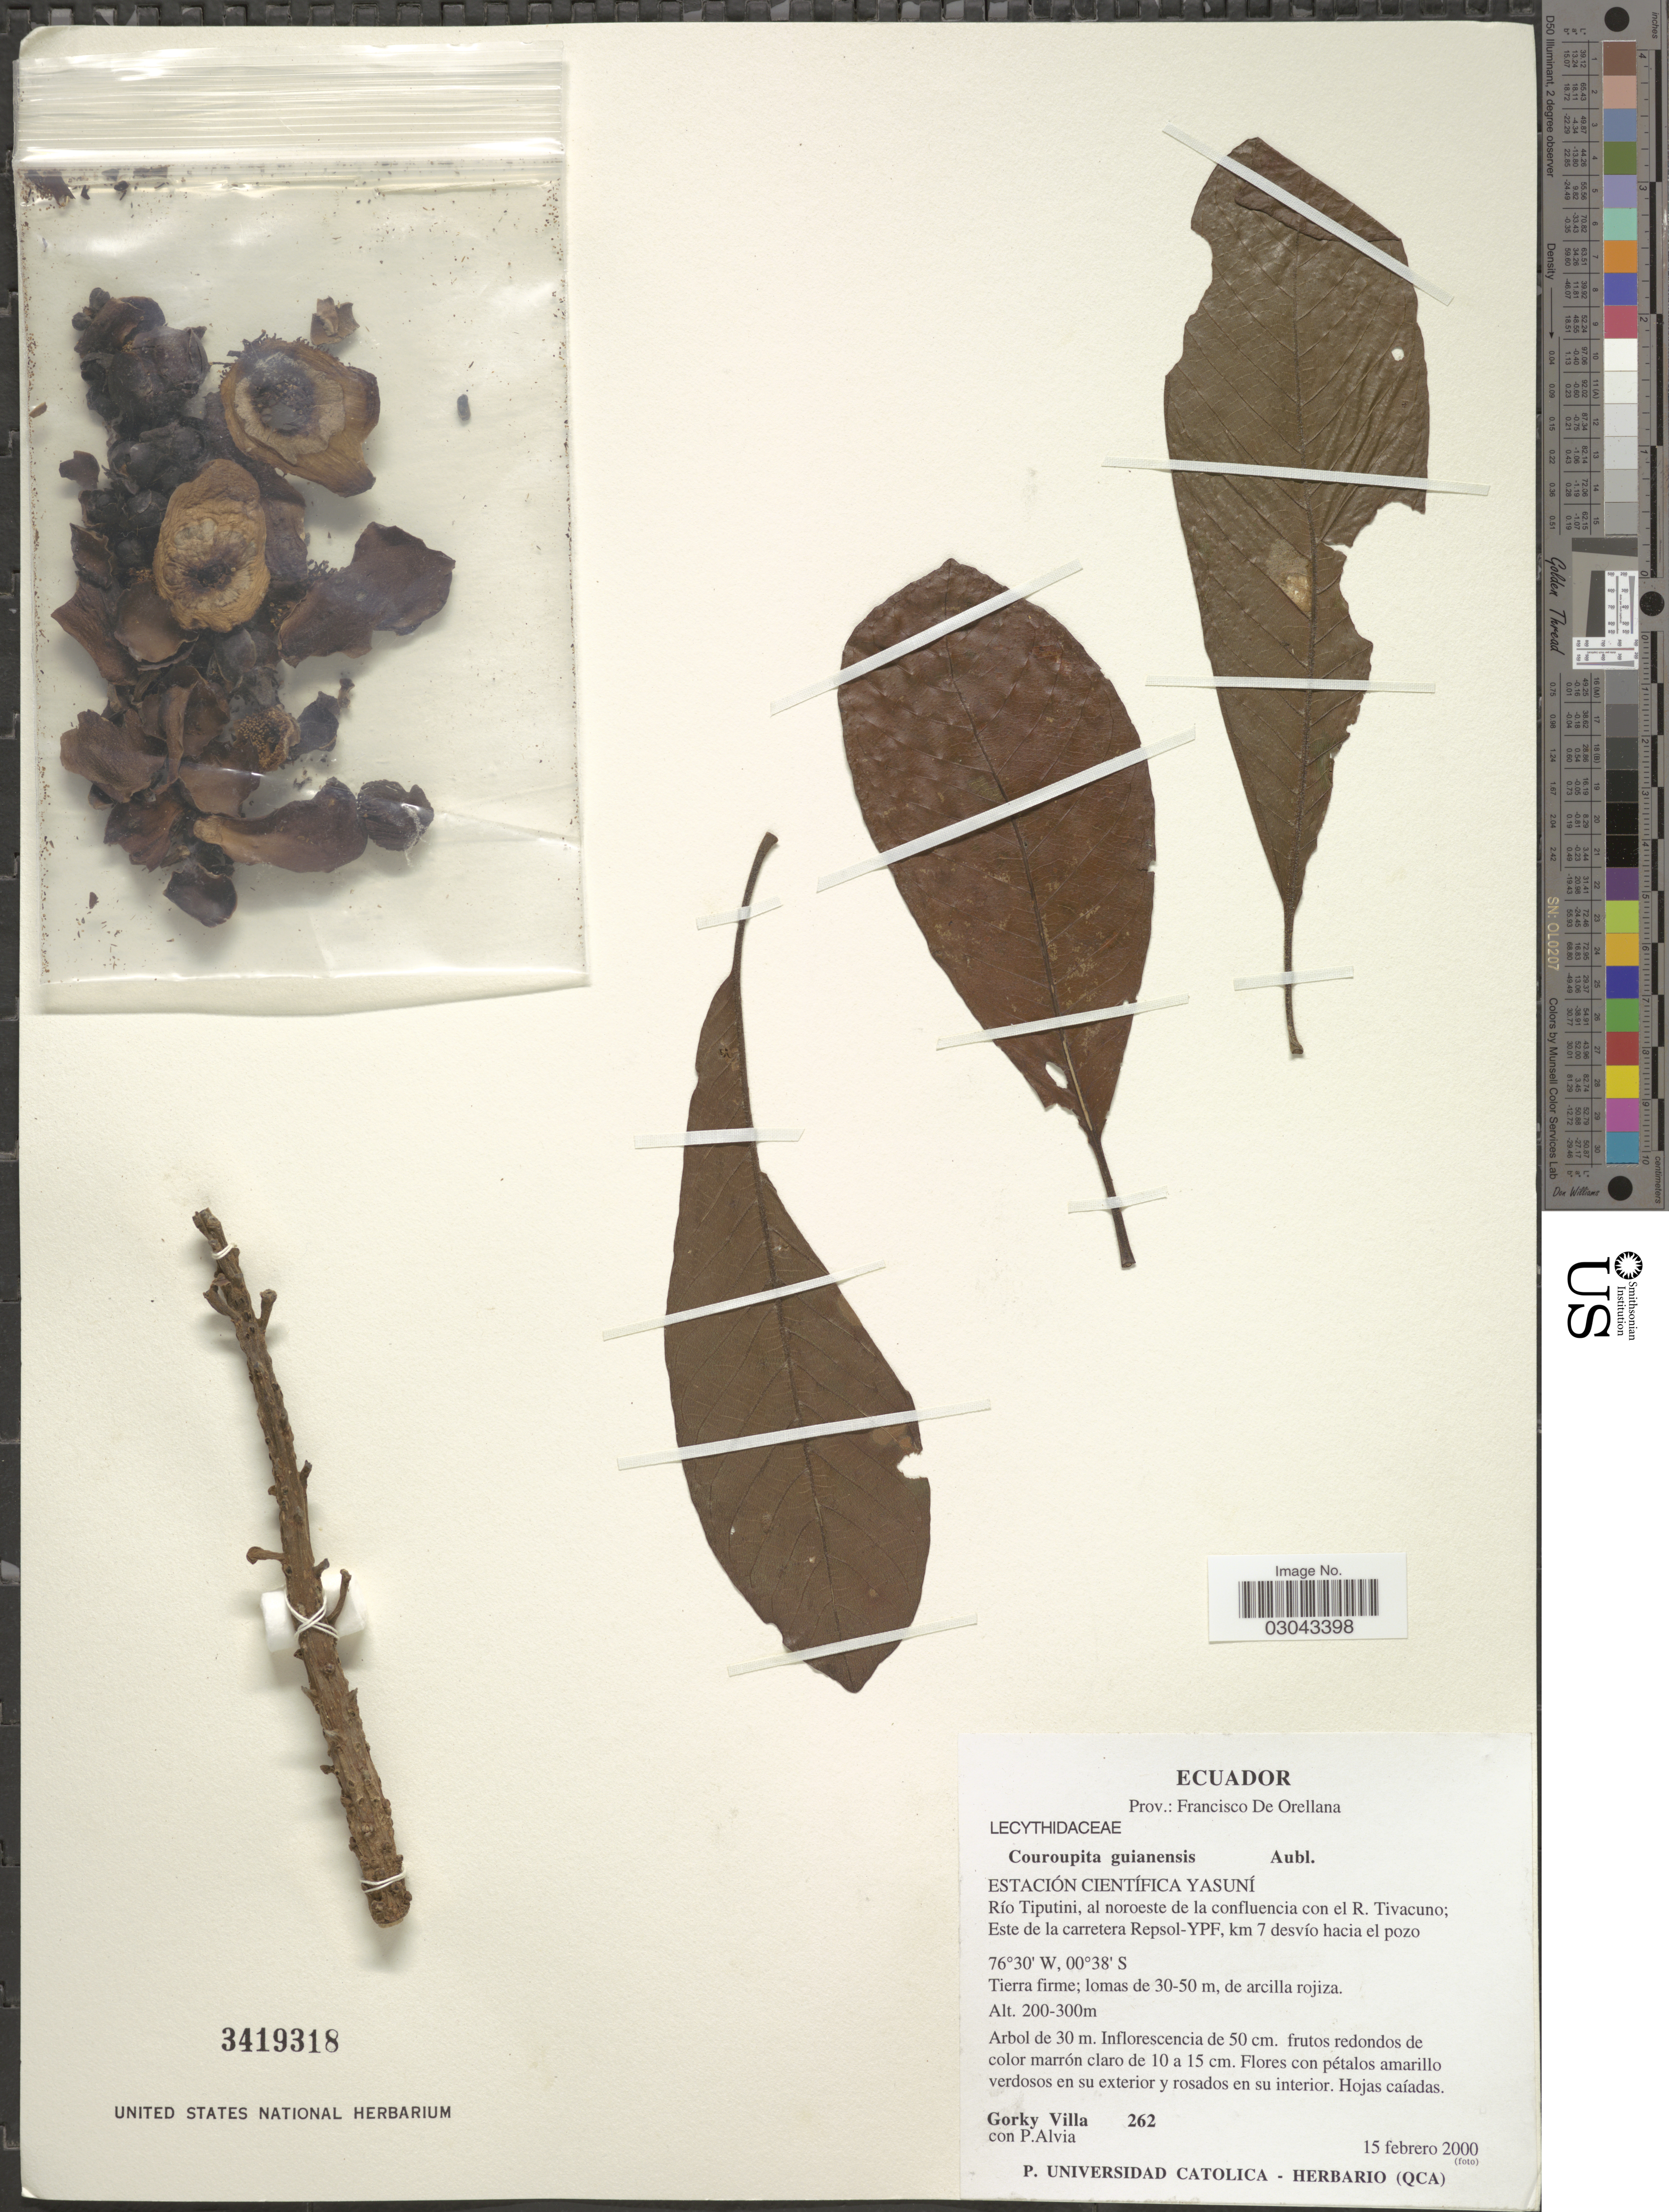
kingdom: Plantae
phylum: Tracheophyta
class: Magnoliopsida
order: Ericales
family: Lecythidaceae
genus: Couroupita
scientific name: Couroupita guianensis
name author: Aubl.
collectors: G. Villa & P. Alvia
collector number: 262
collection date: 2000-02-15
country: Ecuador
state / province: Orellana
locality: Prov.: Francisco De Orellana, Río Tiputini, al noroeste de la confluencia con el R. Tivacuno; Este de la carretera Repsol-YPF, km 7 desvío hacia el pozo.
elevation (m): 200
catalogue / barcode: US 3419318